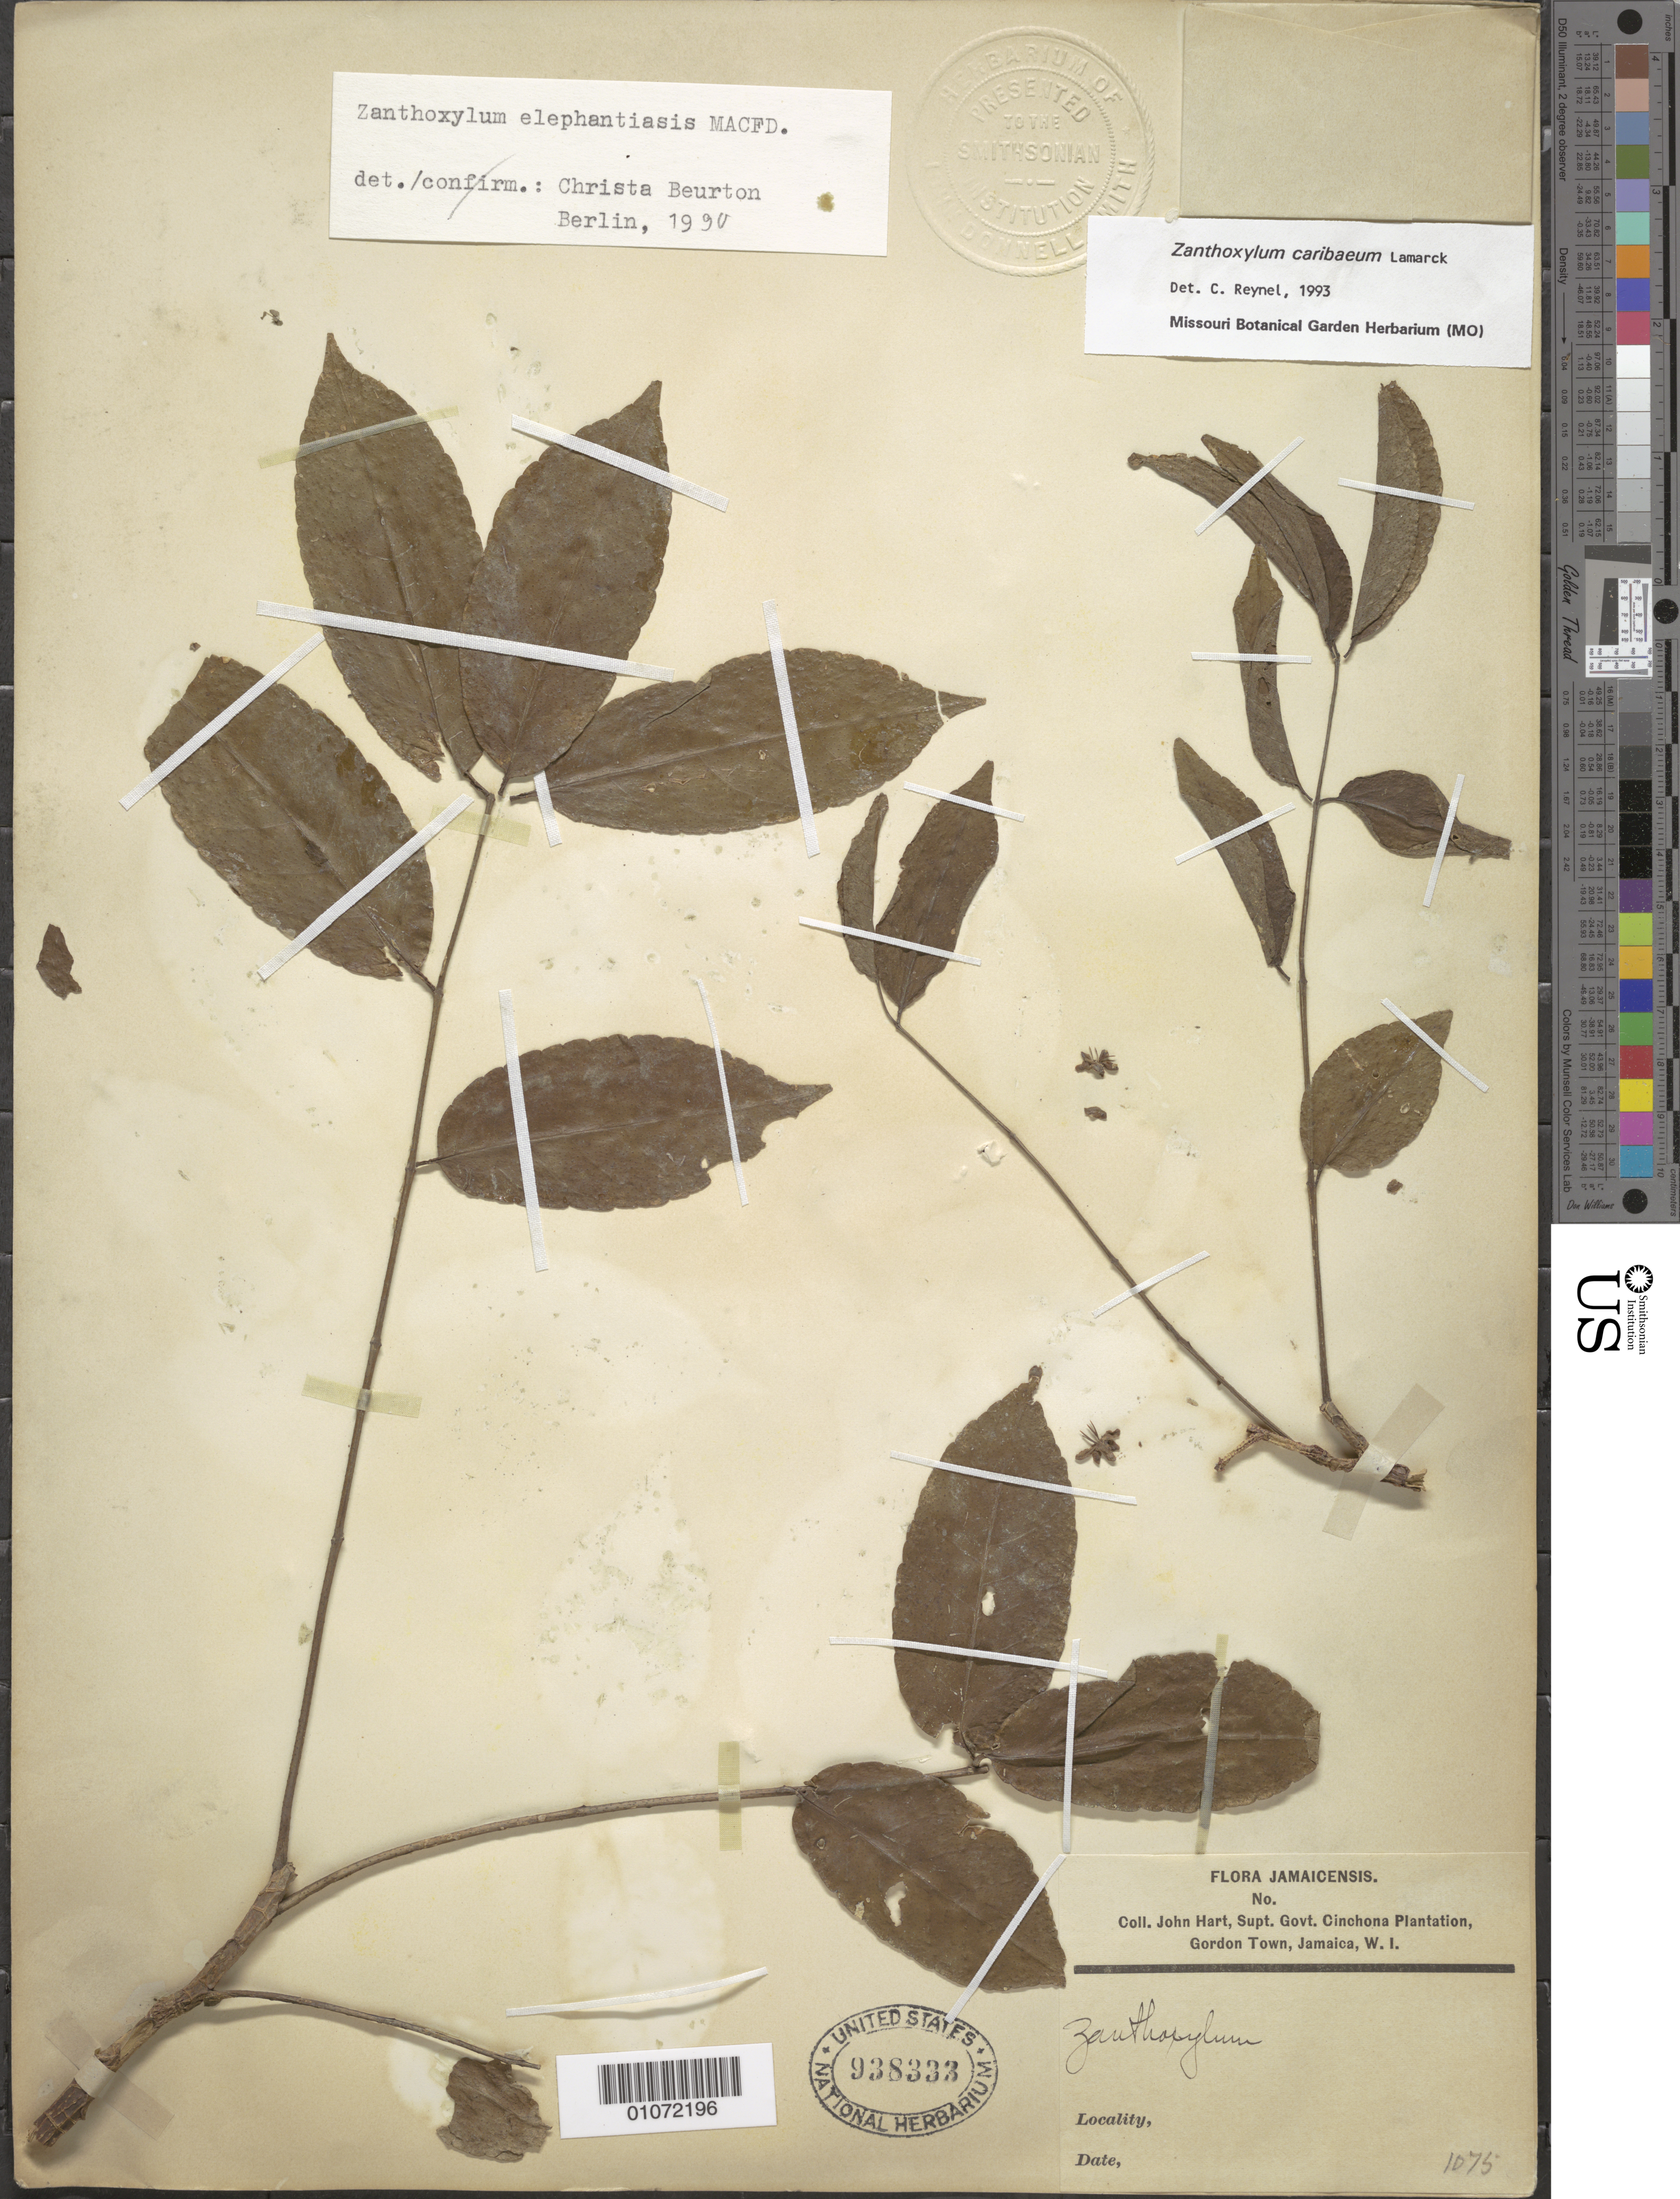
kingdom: Plantae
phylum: Tracheophyta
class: Magnoliopsida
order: Sapindales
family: Rutaceae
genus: Zanthoxylum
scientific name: Zanthoxylum elephantiasis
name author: Macfad.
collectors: J. Hart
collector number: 1075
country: Jamaica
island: Jamaica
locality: Cinchoma Plantation, Gordon Town, Jamaica W.I.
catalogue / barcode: US 938333